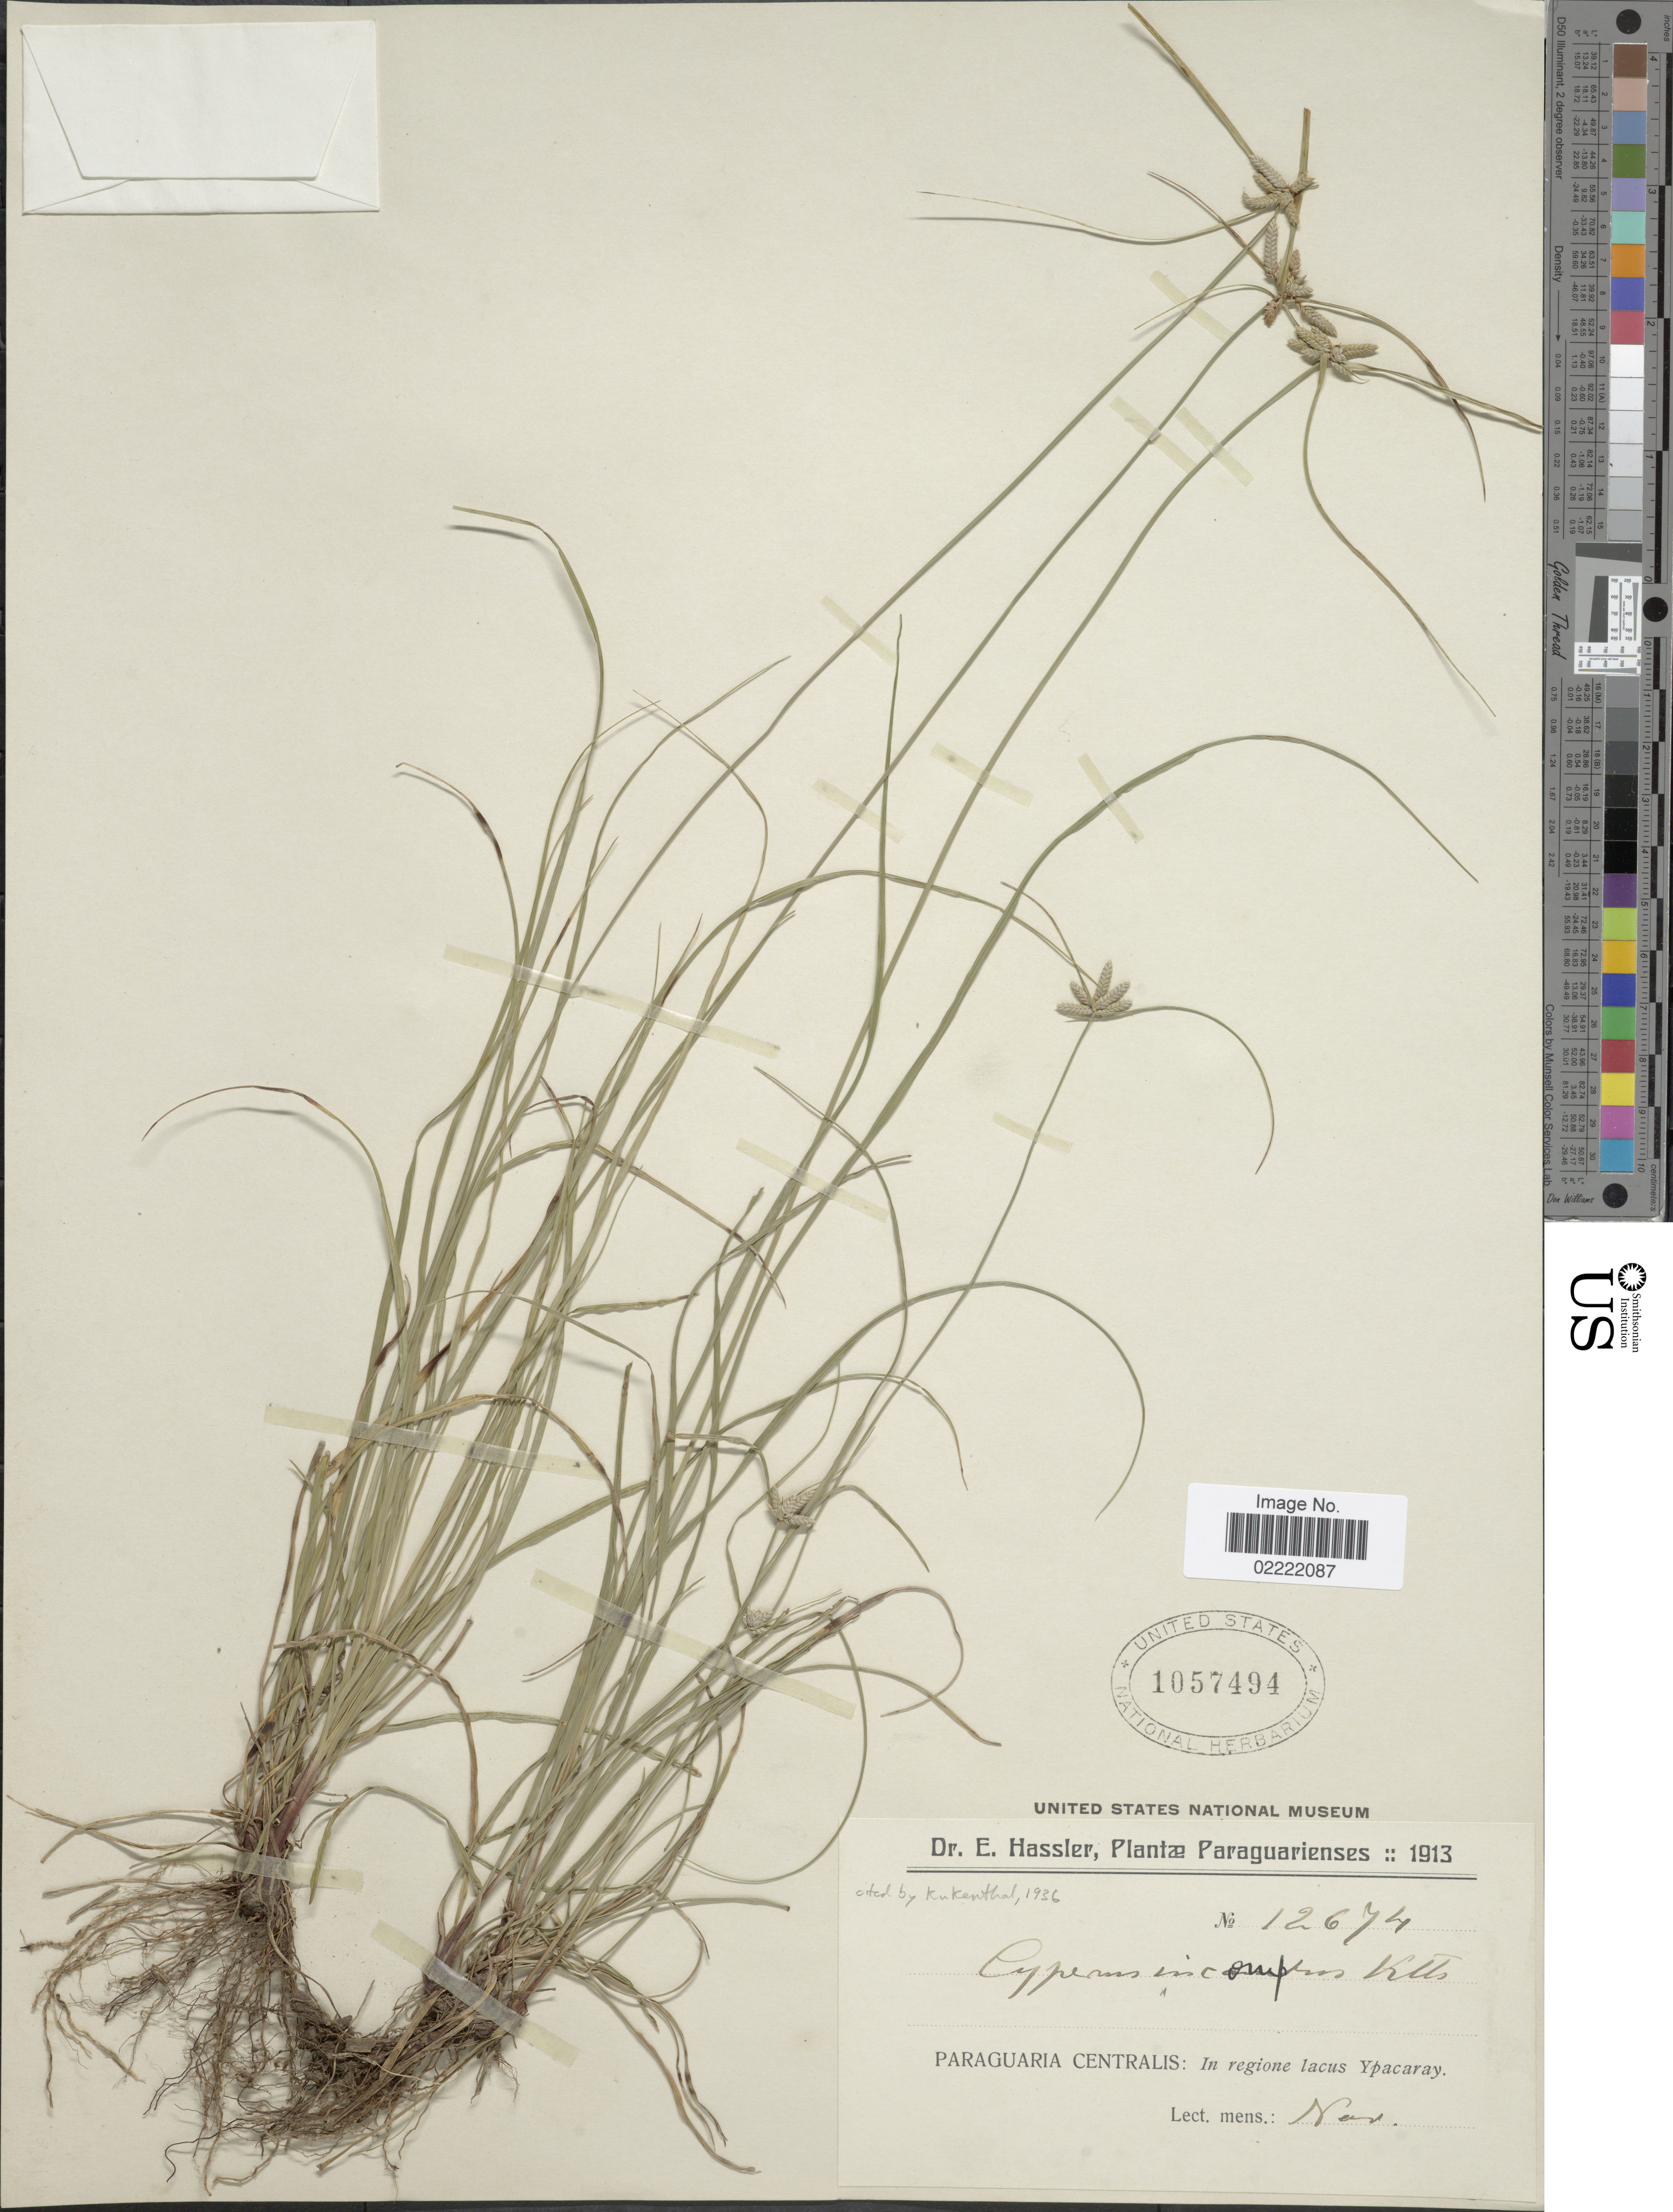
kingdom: Plantae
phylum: Tracheophyta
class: Liliopsida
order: Poales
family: Cyperaceae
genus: Cyperus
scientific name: Cyperus incomtus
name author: Kunth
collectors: E. Hassler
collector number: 12674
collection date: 1913-11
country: Paraguay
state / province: Central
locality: Paraguaria Centralis: In regione lacus Ypacaray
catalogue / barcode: US 1057494